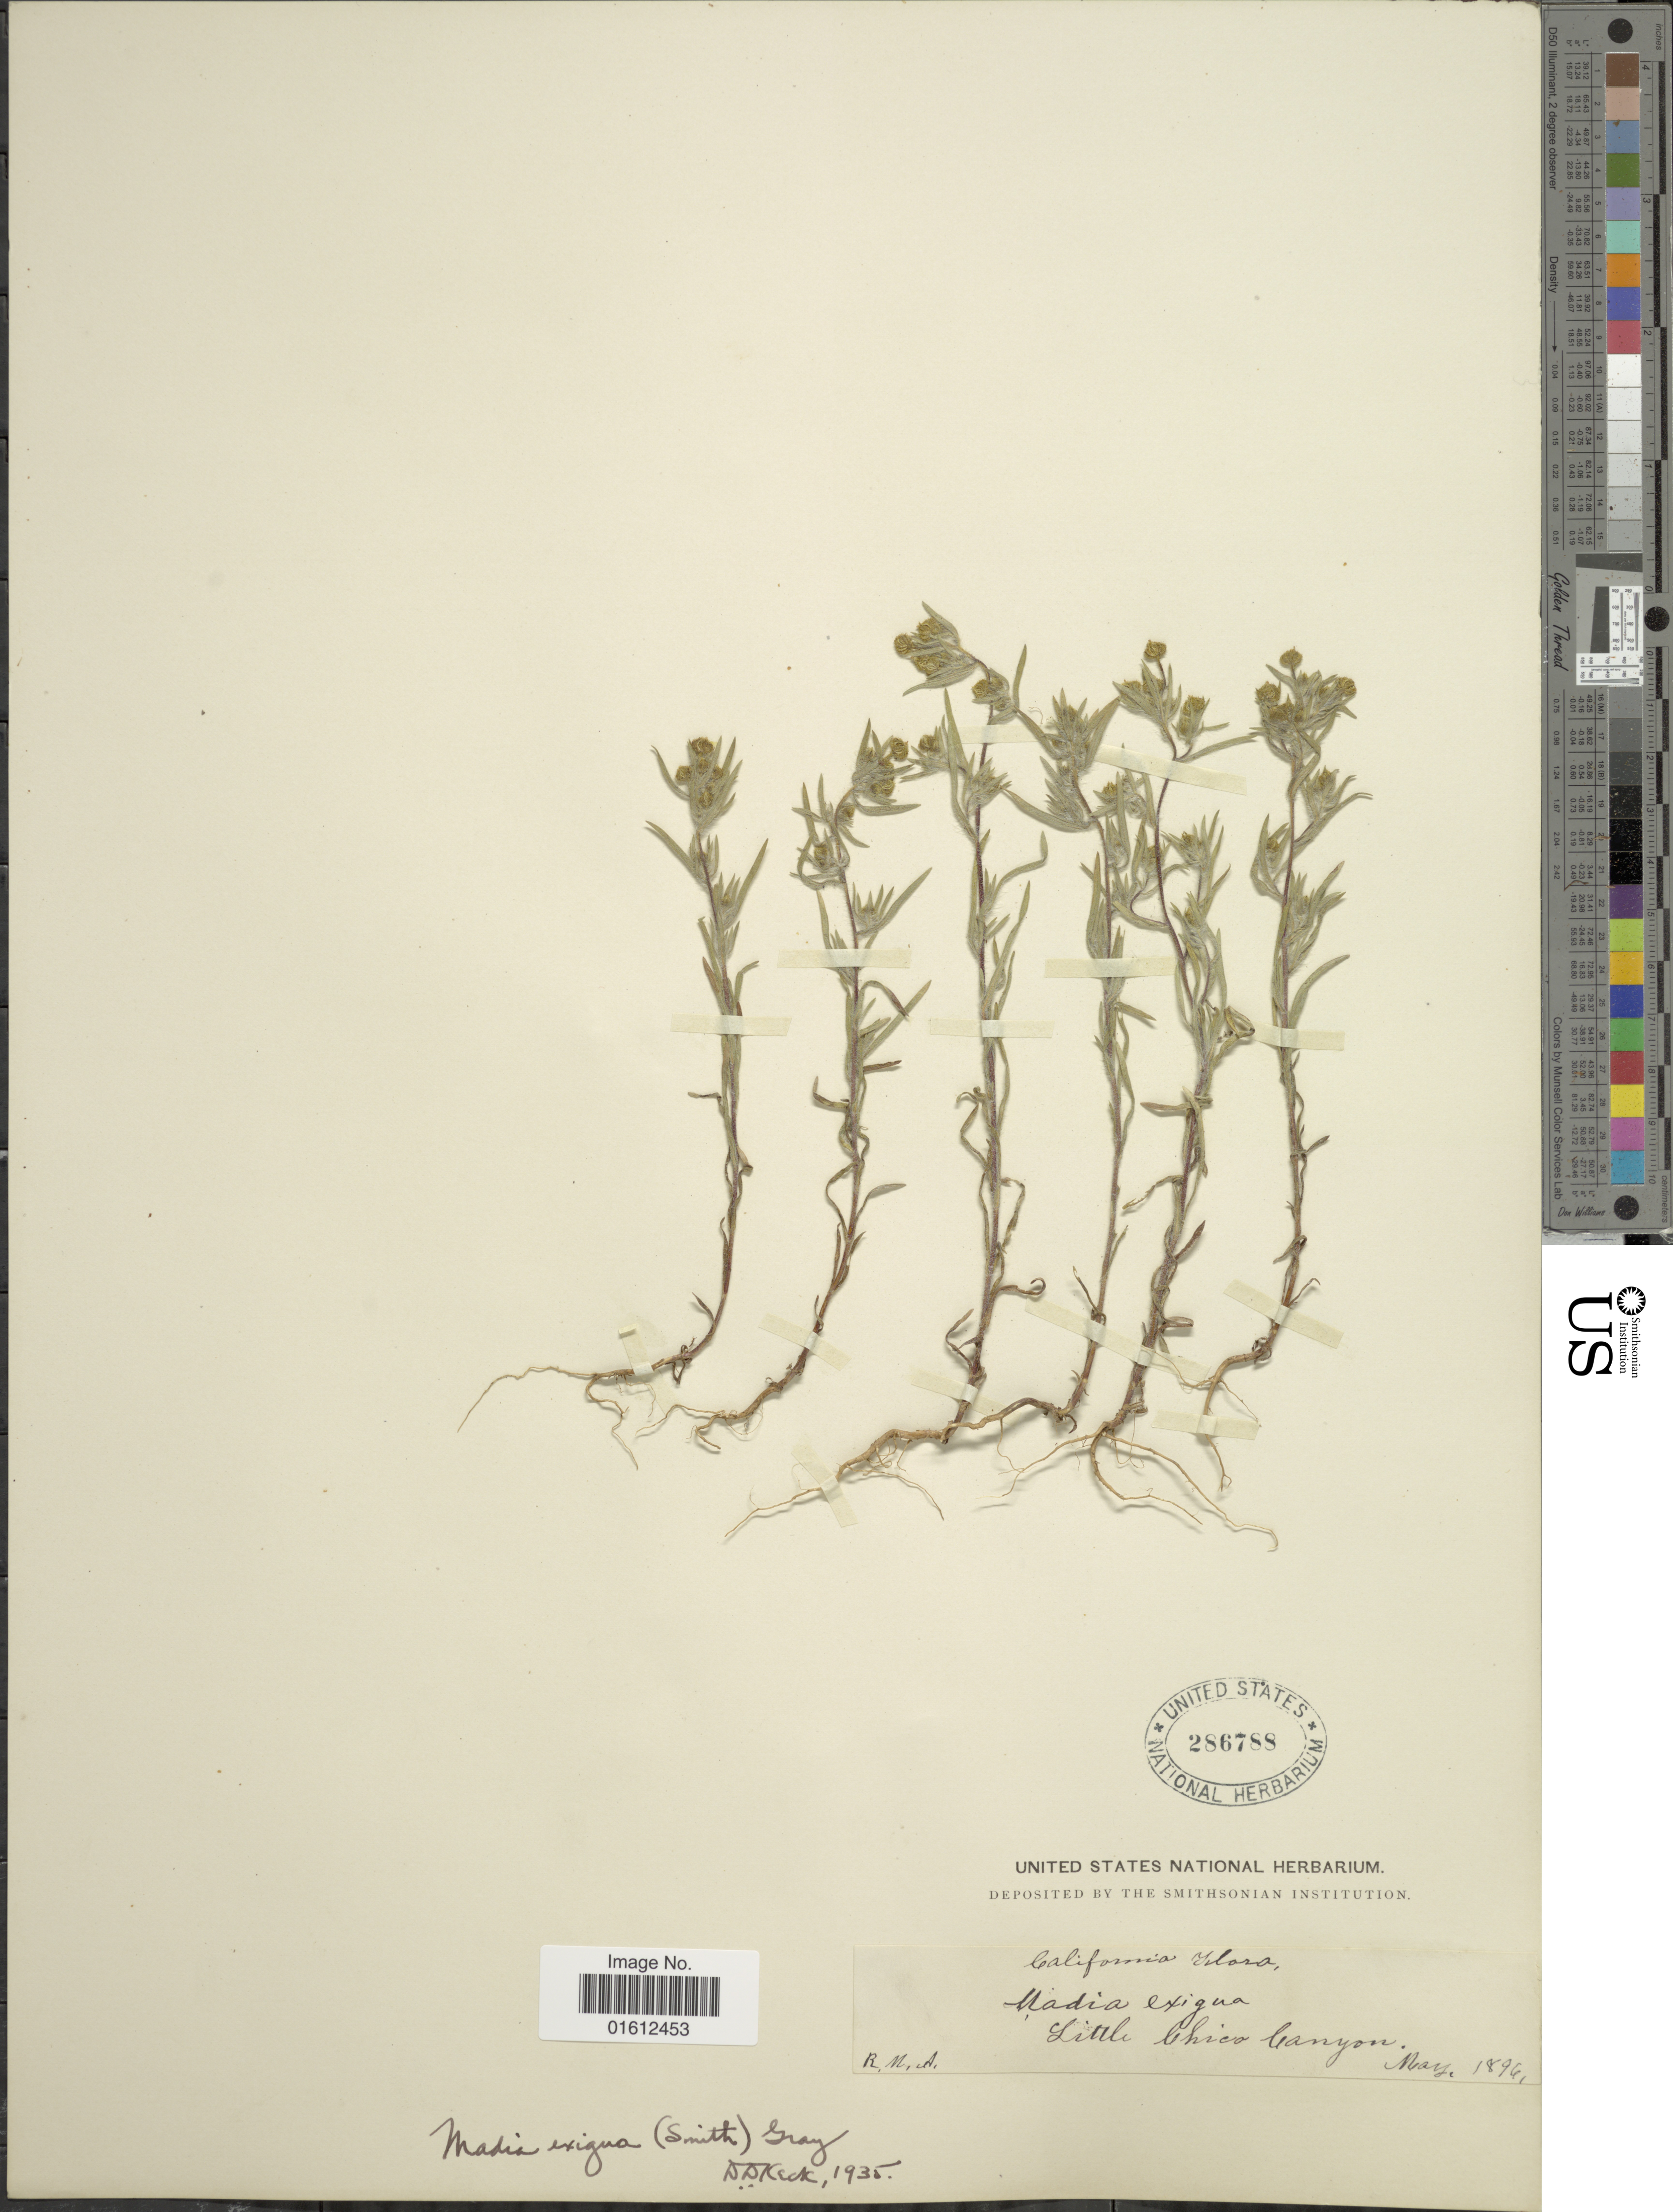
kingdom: Plantae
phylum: Tracheophyta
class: Magnoliopsida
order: Asterales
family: Asteraceae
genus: Madia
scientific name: Madia exigua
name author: (Sm.) A. Gray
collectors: R. M. A.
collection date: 1896-05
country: United States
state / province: California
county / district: Butte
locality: Little Chico Canyon.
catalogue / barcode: US 286788